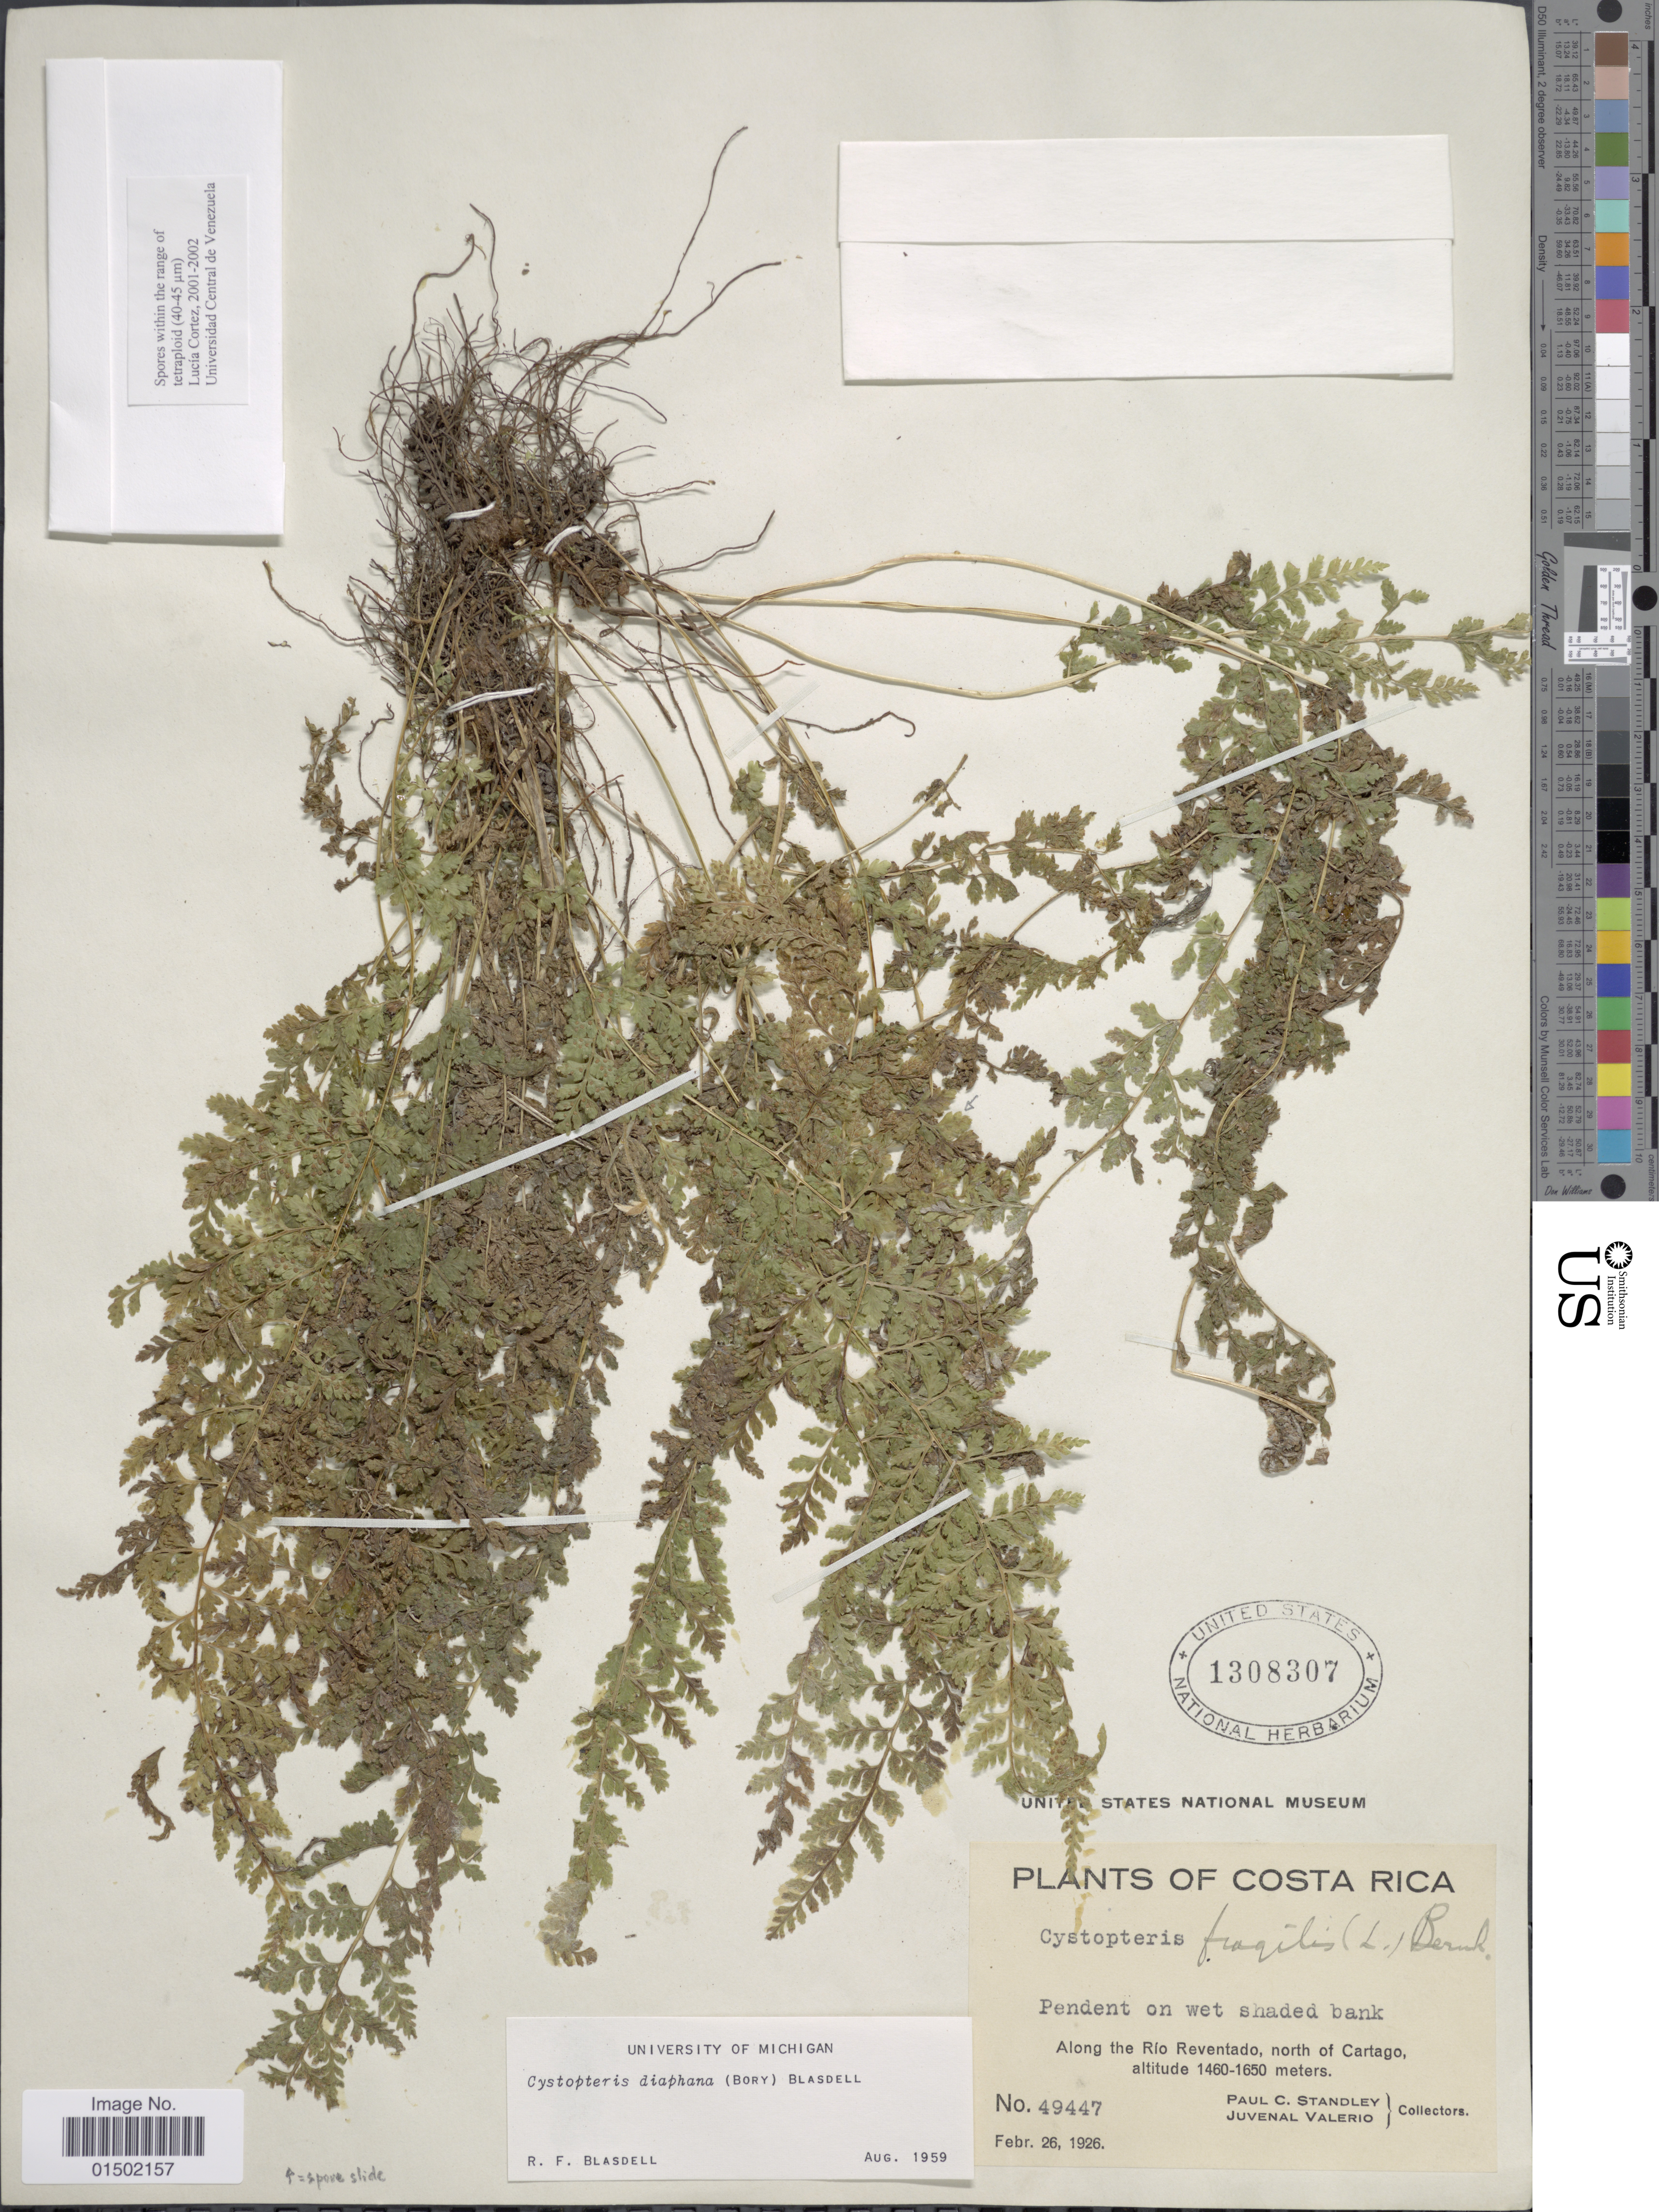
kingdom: Plantae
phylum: Tracheophyta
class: Polypodiopsida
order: Polypodiales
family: Cystopteridaceae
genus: Cystopteris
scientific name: Cystopteris diaphana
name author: (Bory) Blasdell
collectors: P. C. Standley & J. Valerio R.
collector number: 49447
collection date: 1926-02-26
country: Costa Rica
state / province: Cartago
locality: Along the Rio Reventado, north of Cartago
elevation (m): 1460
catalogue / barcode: US 1308307